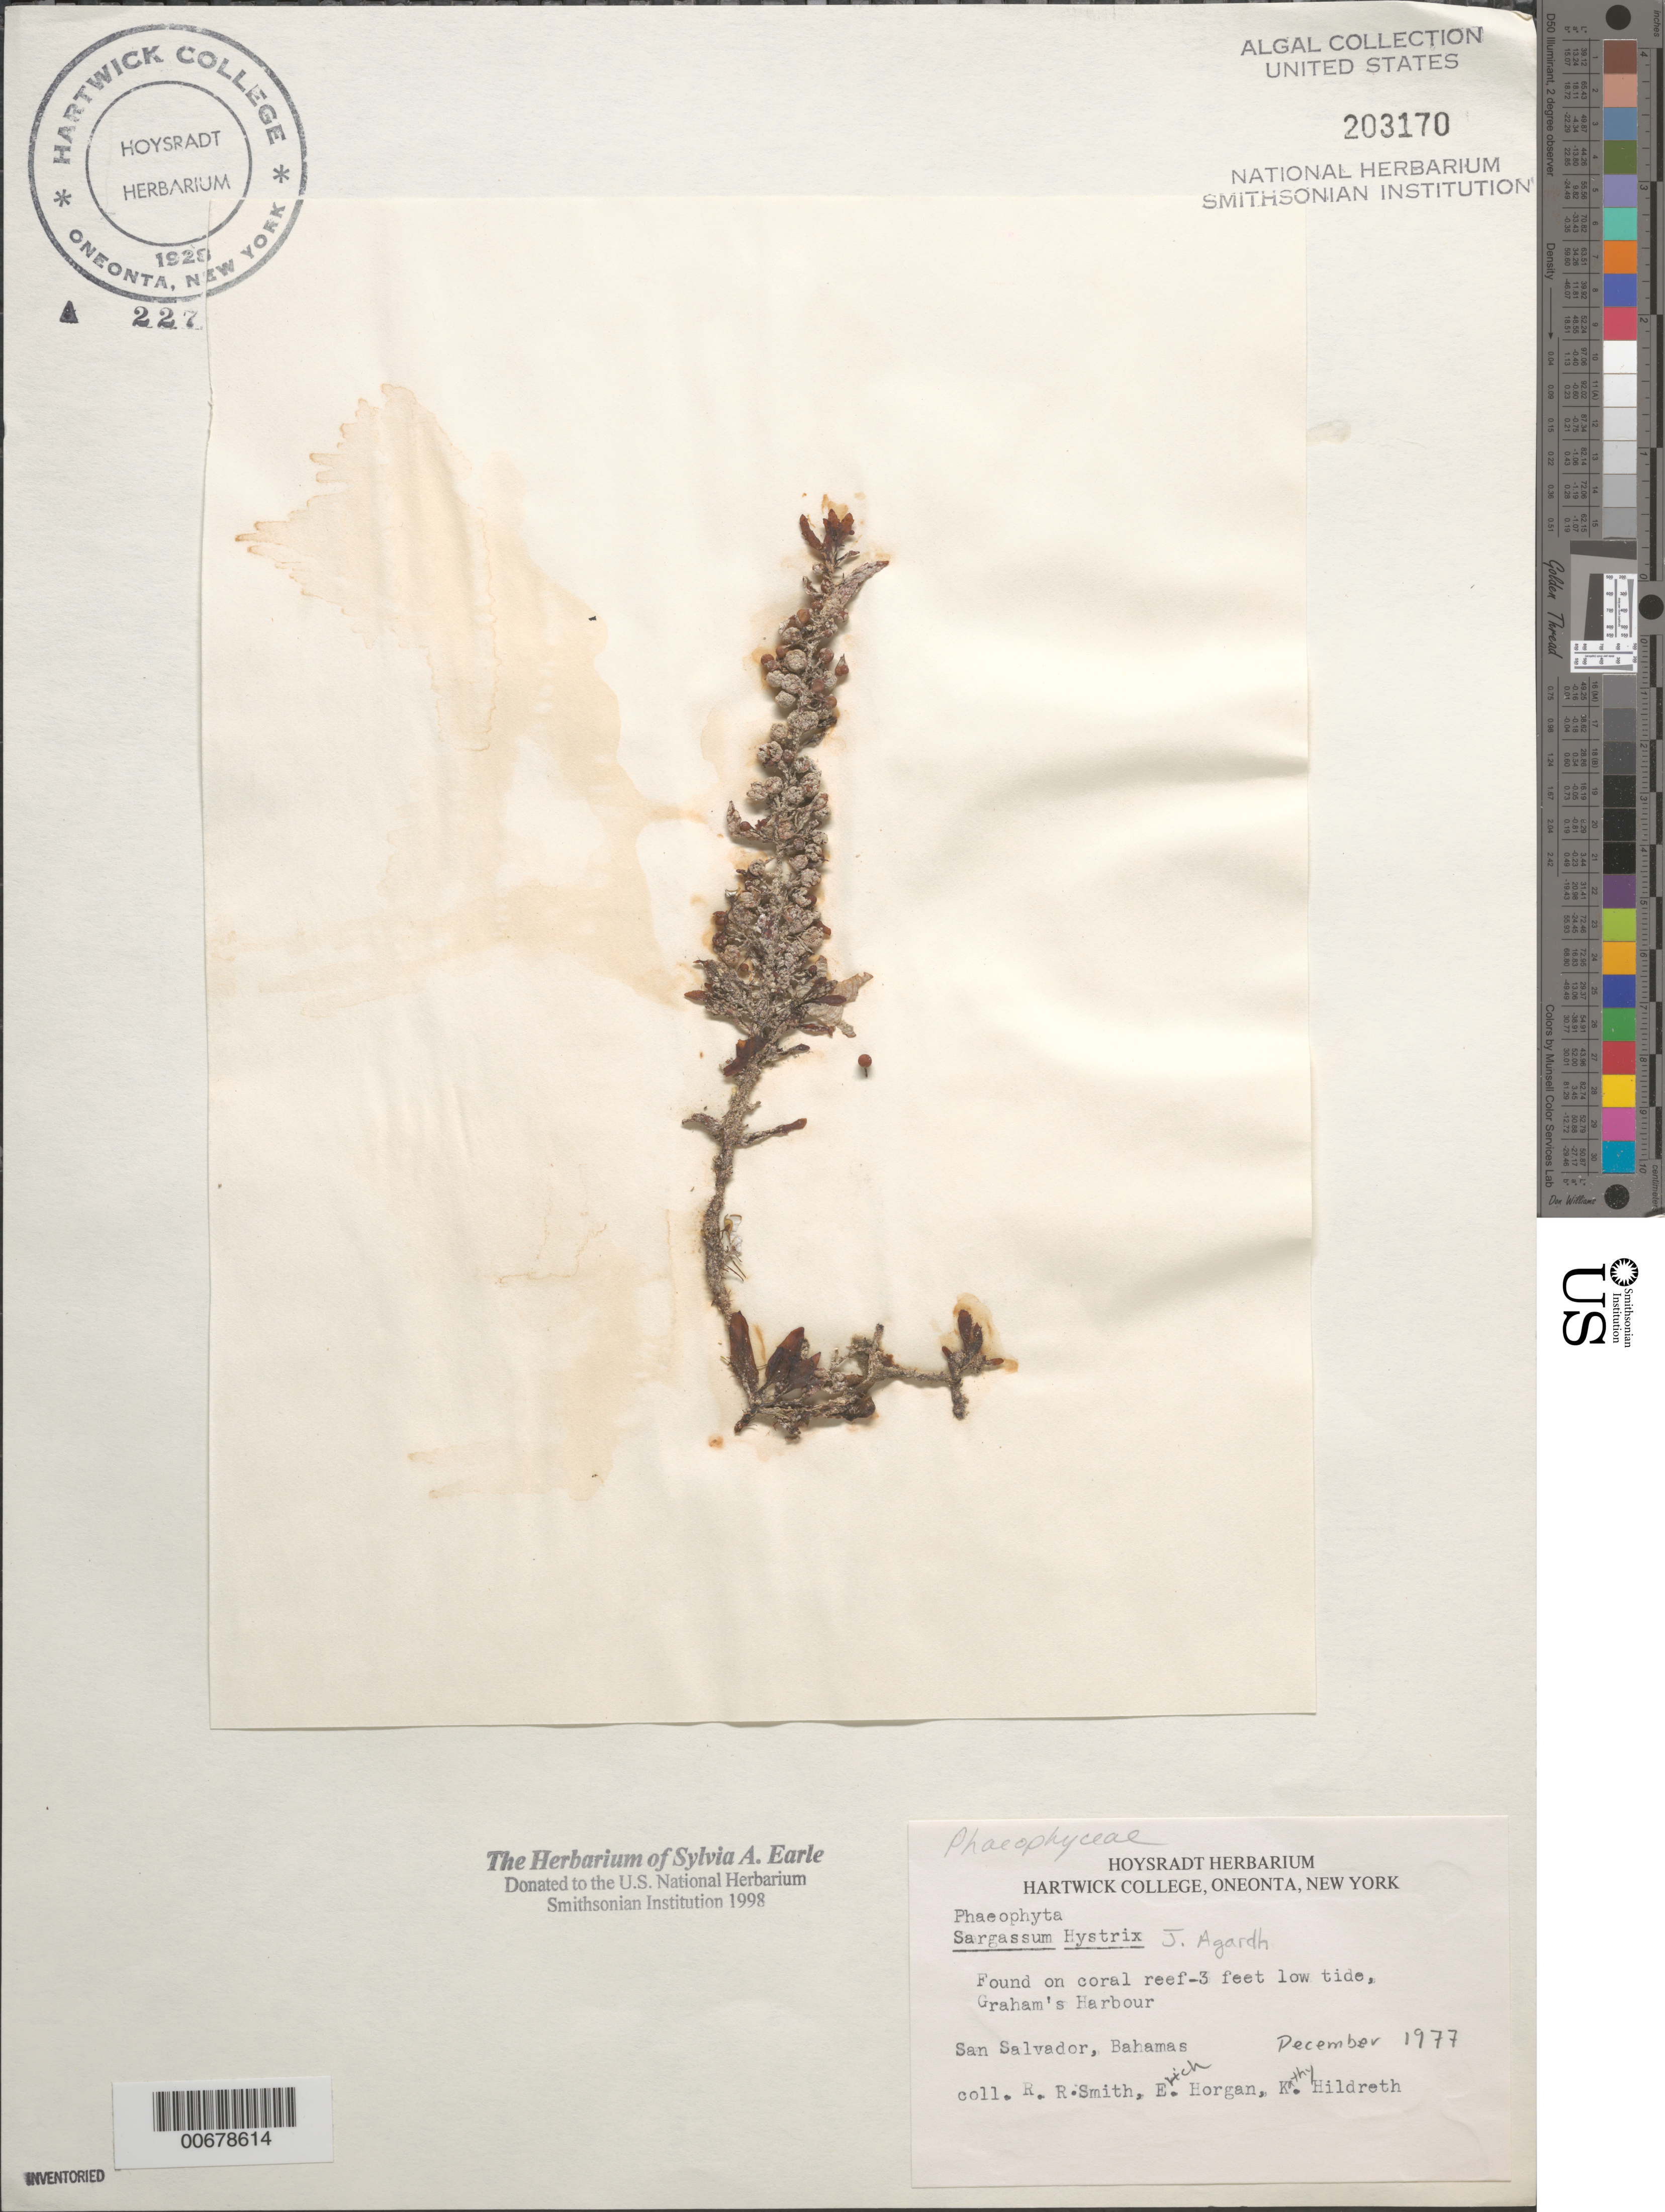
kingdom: Chromista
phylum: Ochrophyta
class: Phaeophyceae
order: Fucales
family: Sargassaceae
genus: Sargassum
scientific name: Sargassum hystrix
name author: J. Agardh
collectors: R. R. Smith, E. Horgan & K. Hildreth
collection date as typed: Dec 1977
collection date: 1977-12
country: Bahamas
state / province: San Salvador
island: San Salvador Island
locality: Graham's Harbour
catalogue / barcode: US 203170